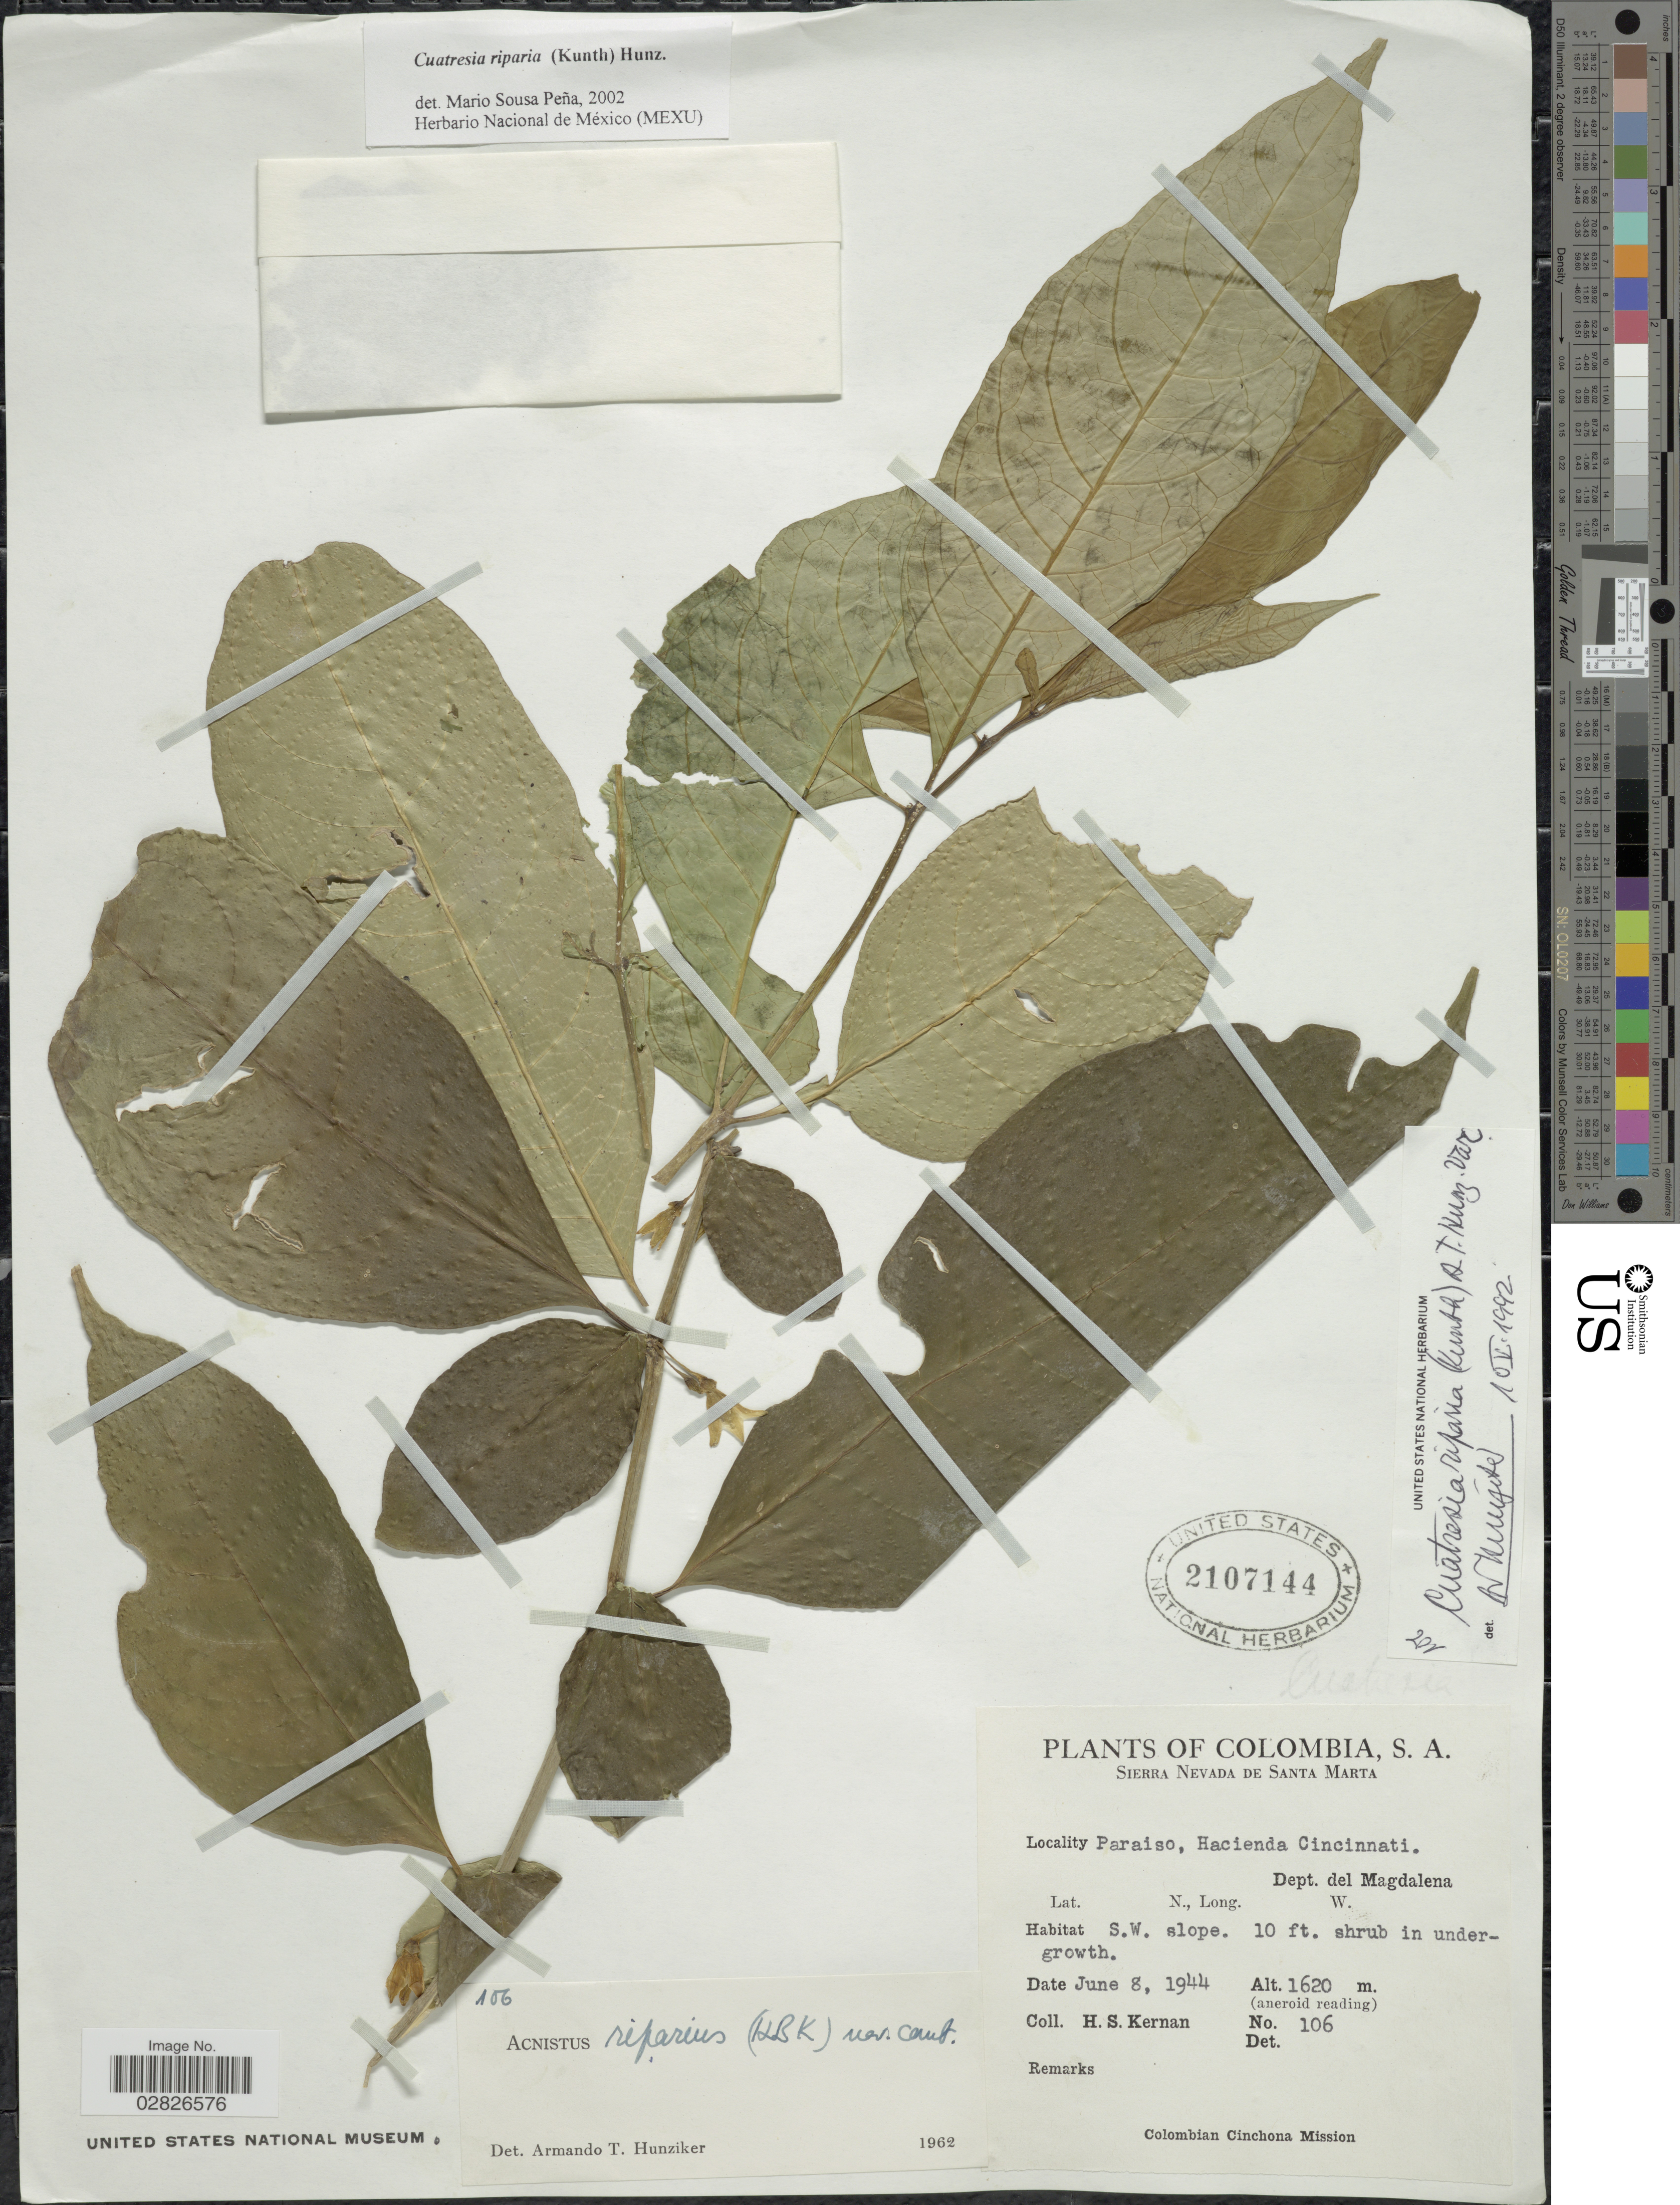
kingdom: Plantae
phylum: Tracheophyta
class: Magnoliopsida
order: Solanales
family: Solanaceae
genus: Cuatresia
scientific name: Cuatresia riparia var. riparia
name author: (Kunth) Hunz.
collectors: H. Kernan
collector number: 106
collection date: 1944-06-08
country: Colombia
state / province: Magdalena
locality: Sierra Nevada de Santa Marta, Paraiso, Hacienda Cincinnati, Dept. del Magdalena, S.W. slope.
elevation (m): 1620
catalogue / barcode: US 2107144